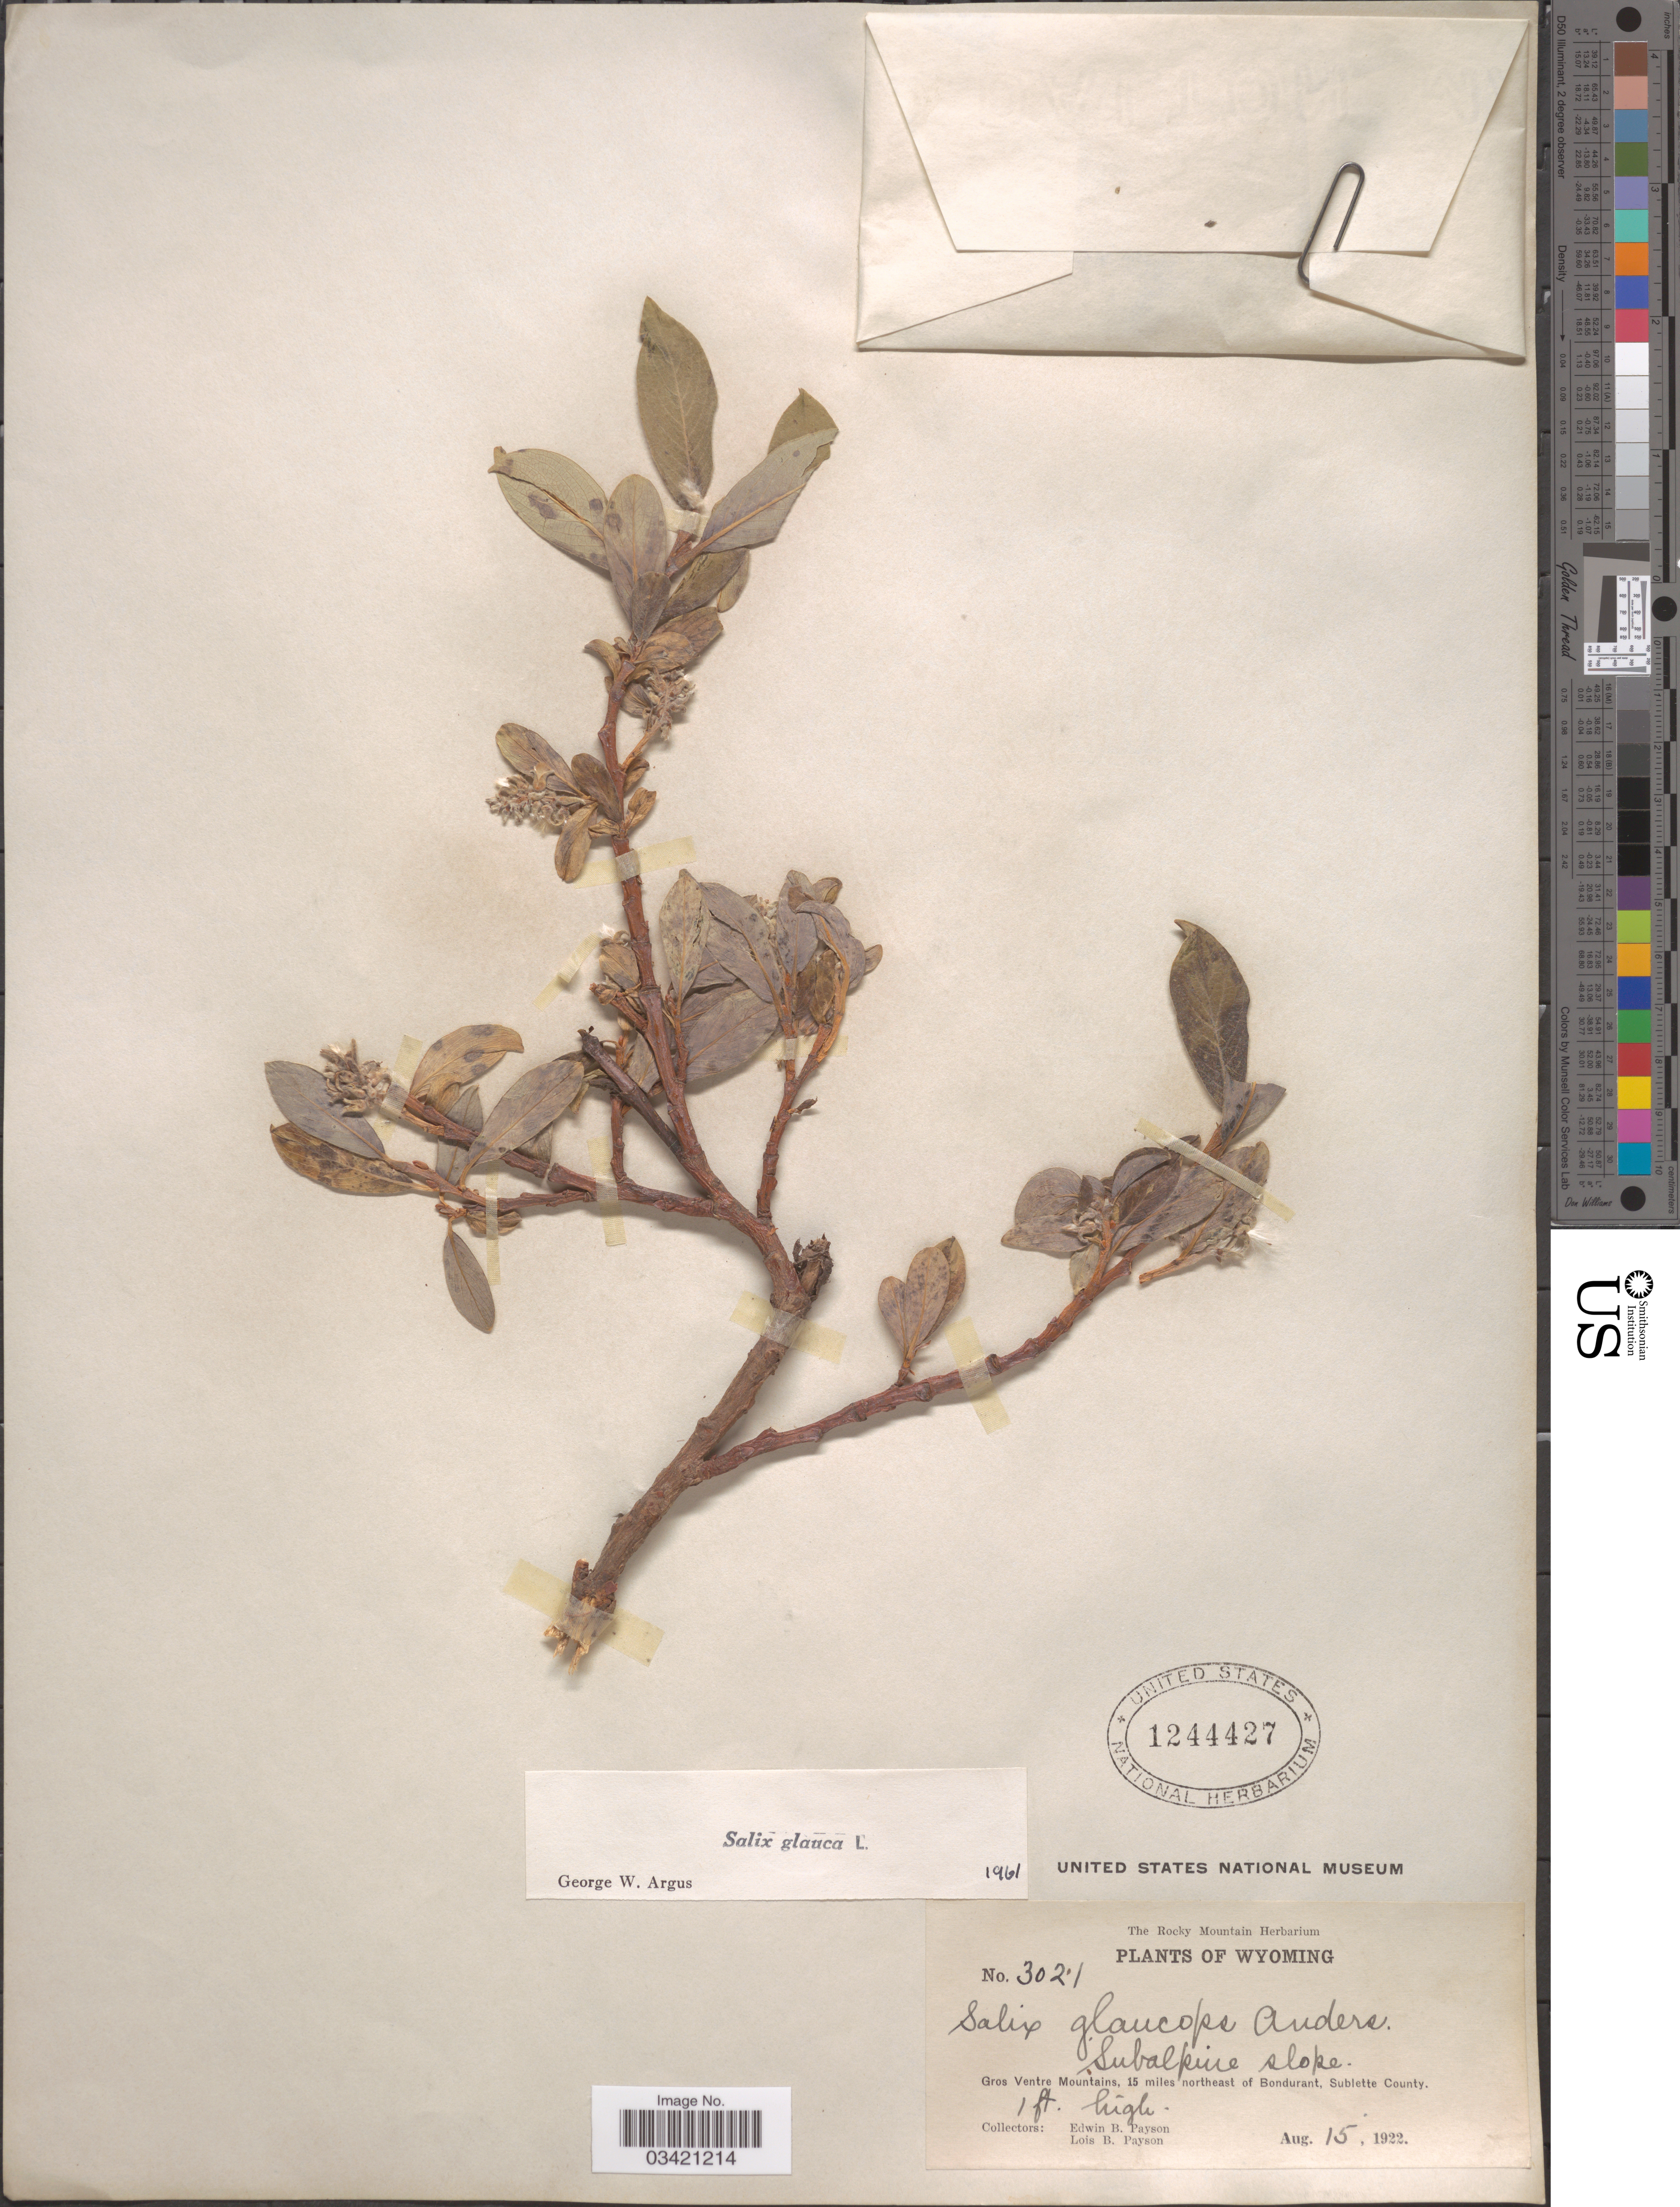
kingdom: Plantae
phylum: Tracheophyta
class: Magnoliopsida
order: Malpighiales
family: Salicaceae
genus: Salix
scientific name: Salix glauca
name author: L.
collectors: E. B. Payson & L. Payson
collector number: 3021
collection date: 1922-08-15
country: United States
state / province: Wyoming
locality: Subalpine slope. Gros Ventre Mountains, 15 miles northeast of Bondurant, Sublette County.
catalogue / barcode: US 1244427